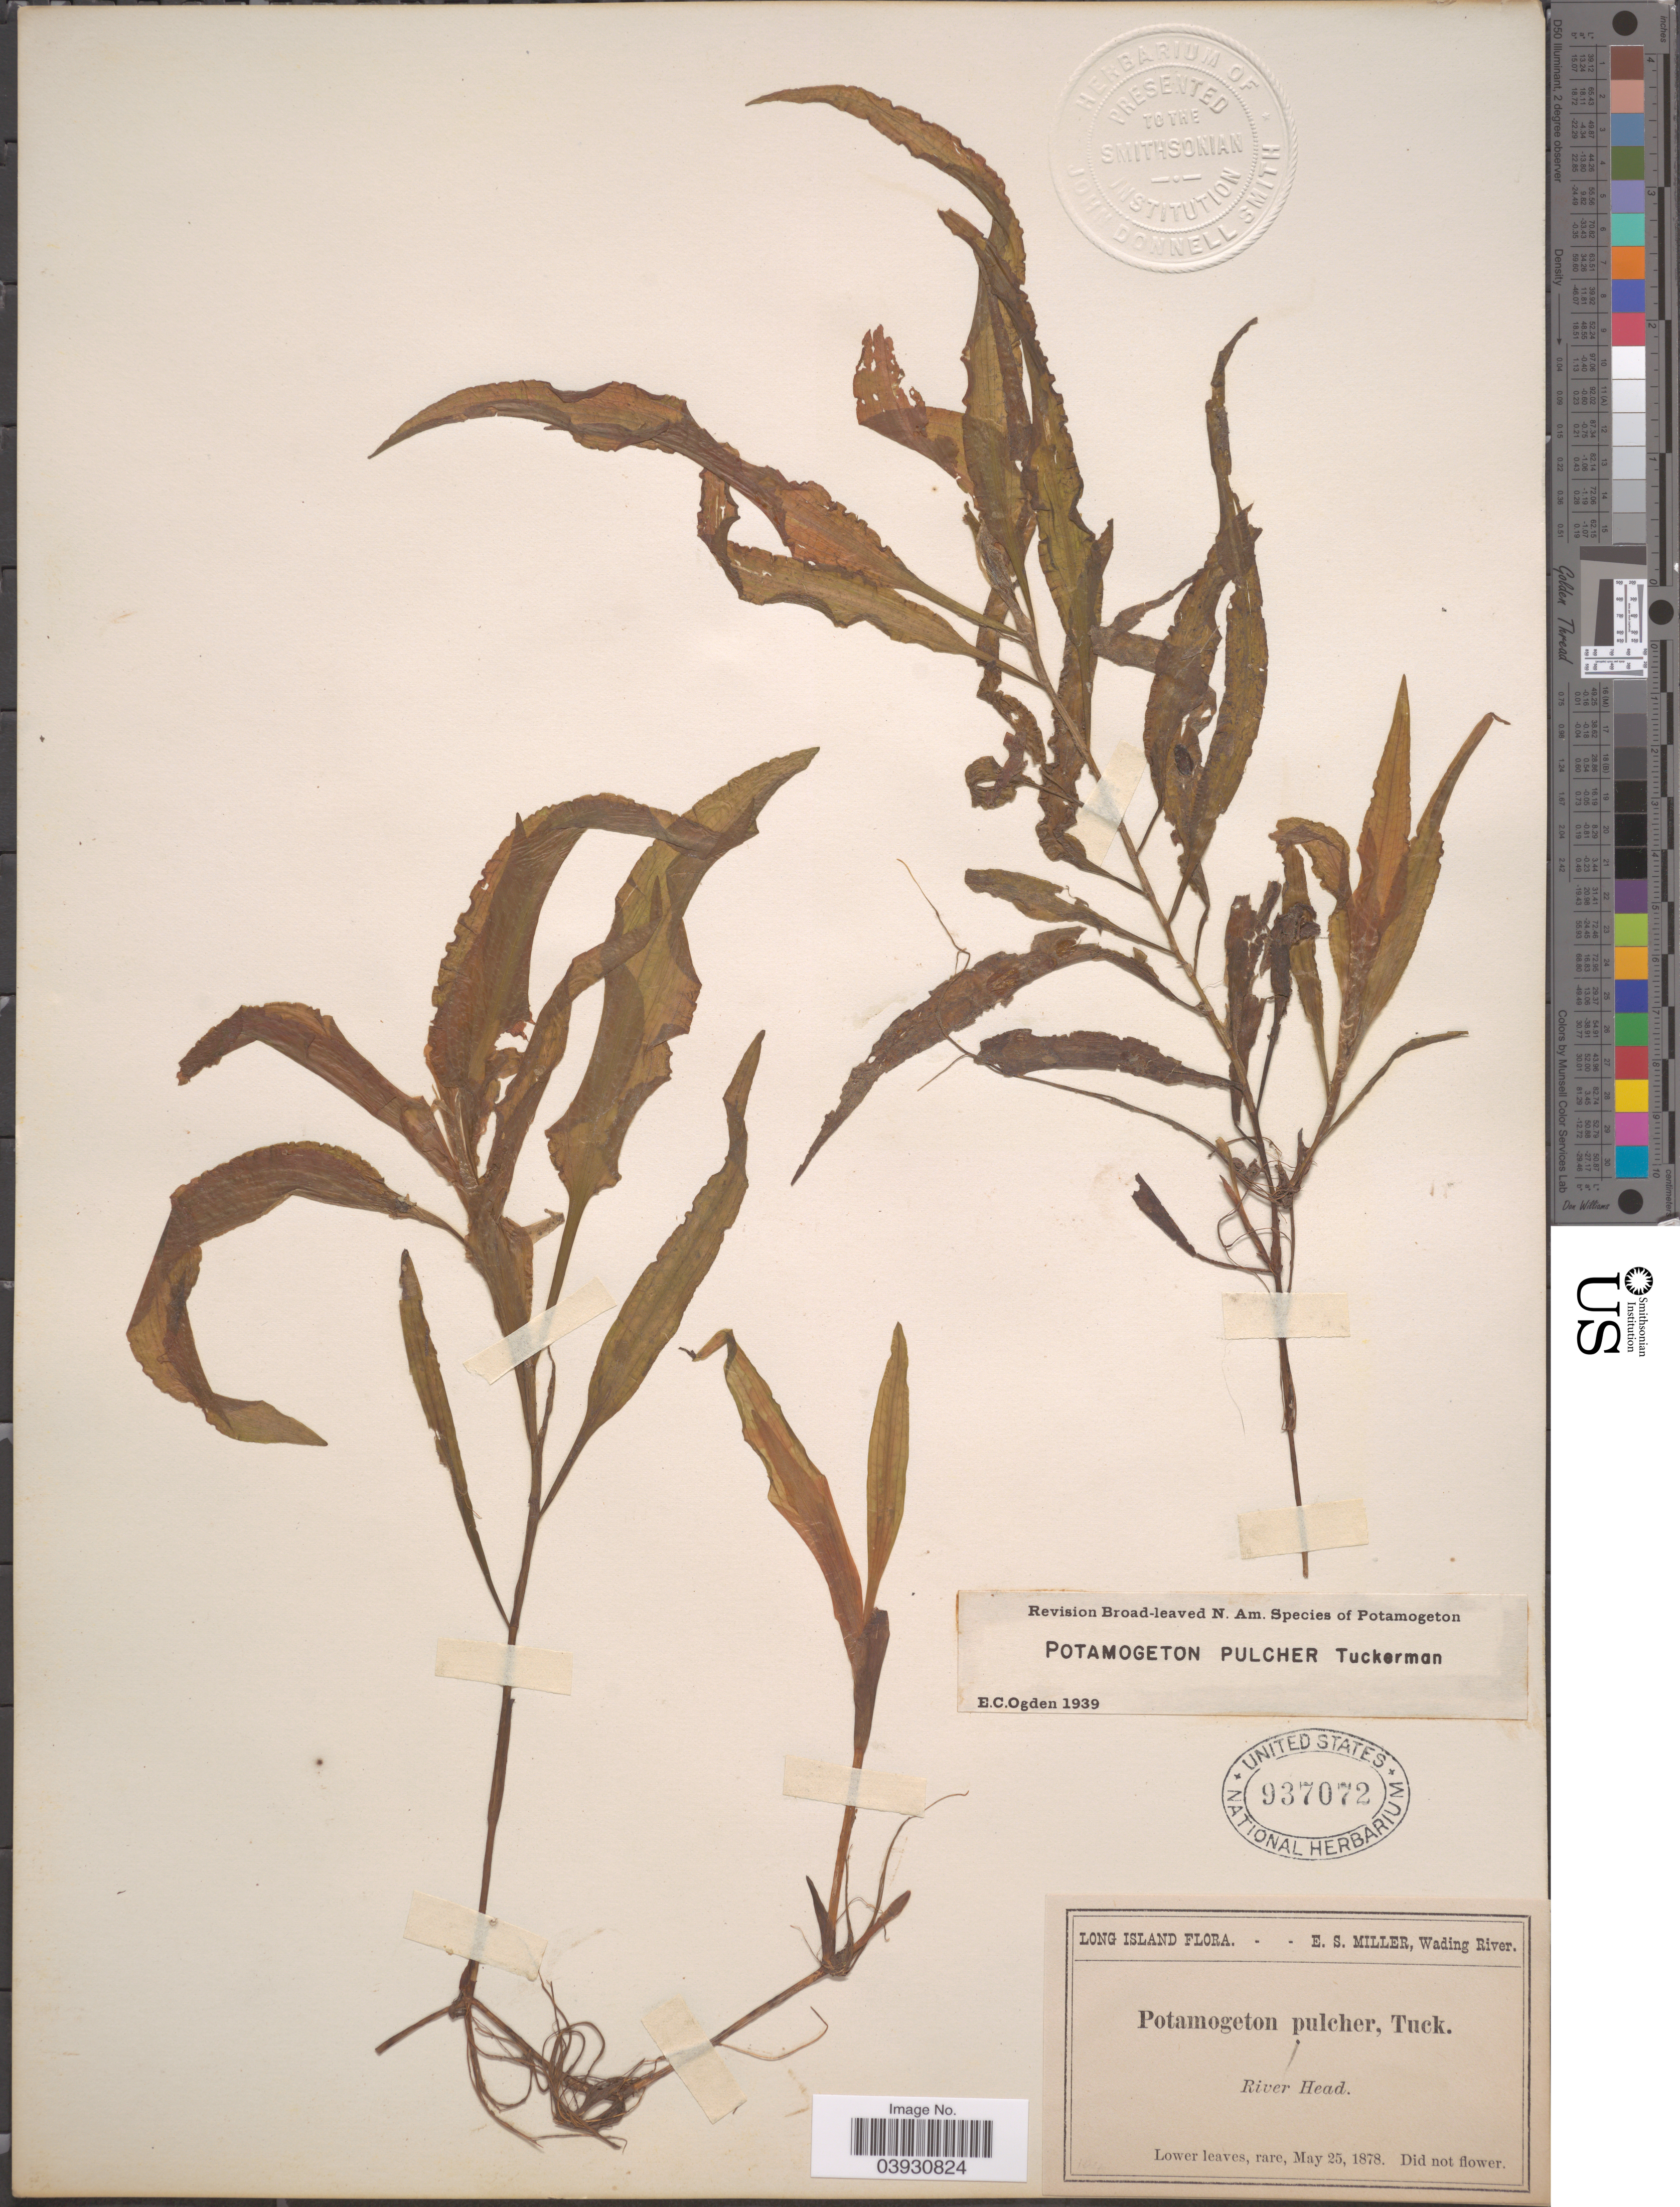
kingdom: Plantae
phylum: Tracheophyta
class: Liliopsida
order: Alismatales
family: Potamogetonaceae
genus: Potamogeton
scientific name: Potamogeton pulcher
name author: Tuck.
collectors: E. S. Miller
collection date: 1878-05-25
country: United States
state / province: New York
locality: Long Island. River Head.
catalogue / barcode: US 937072